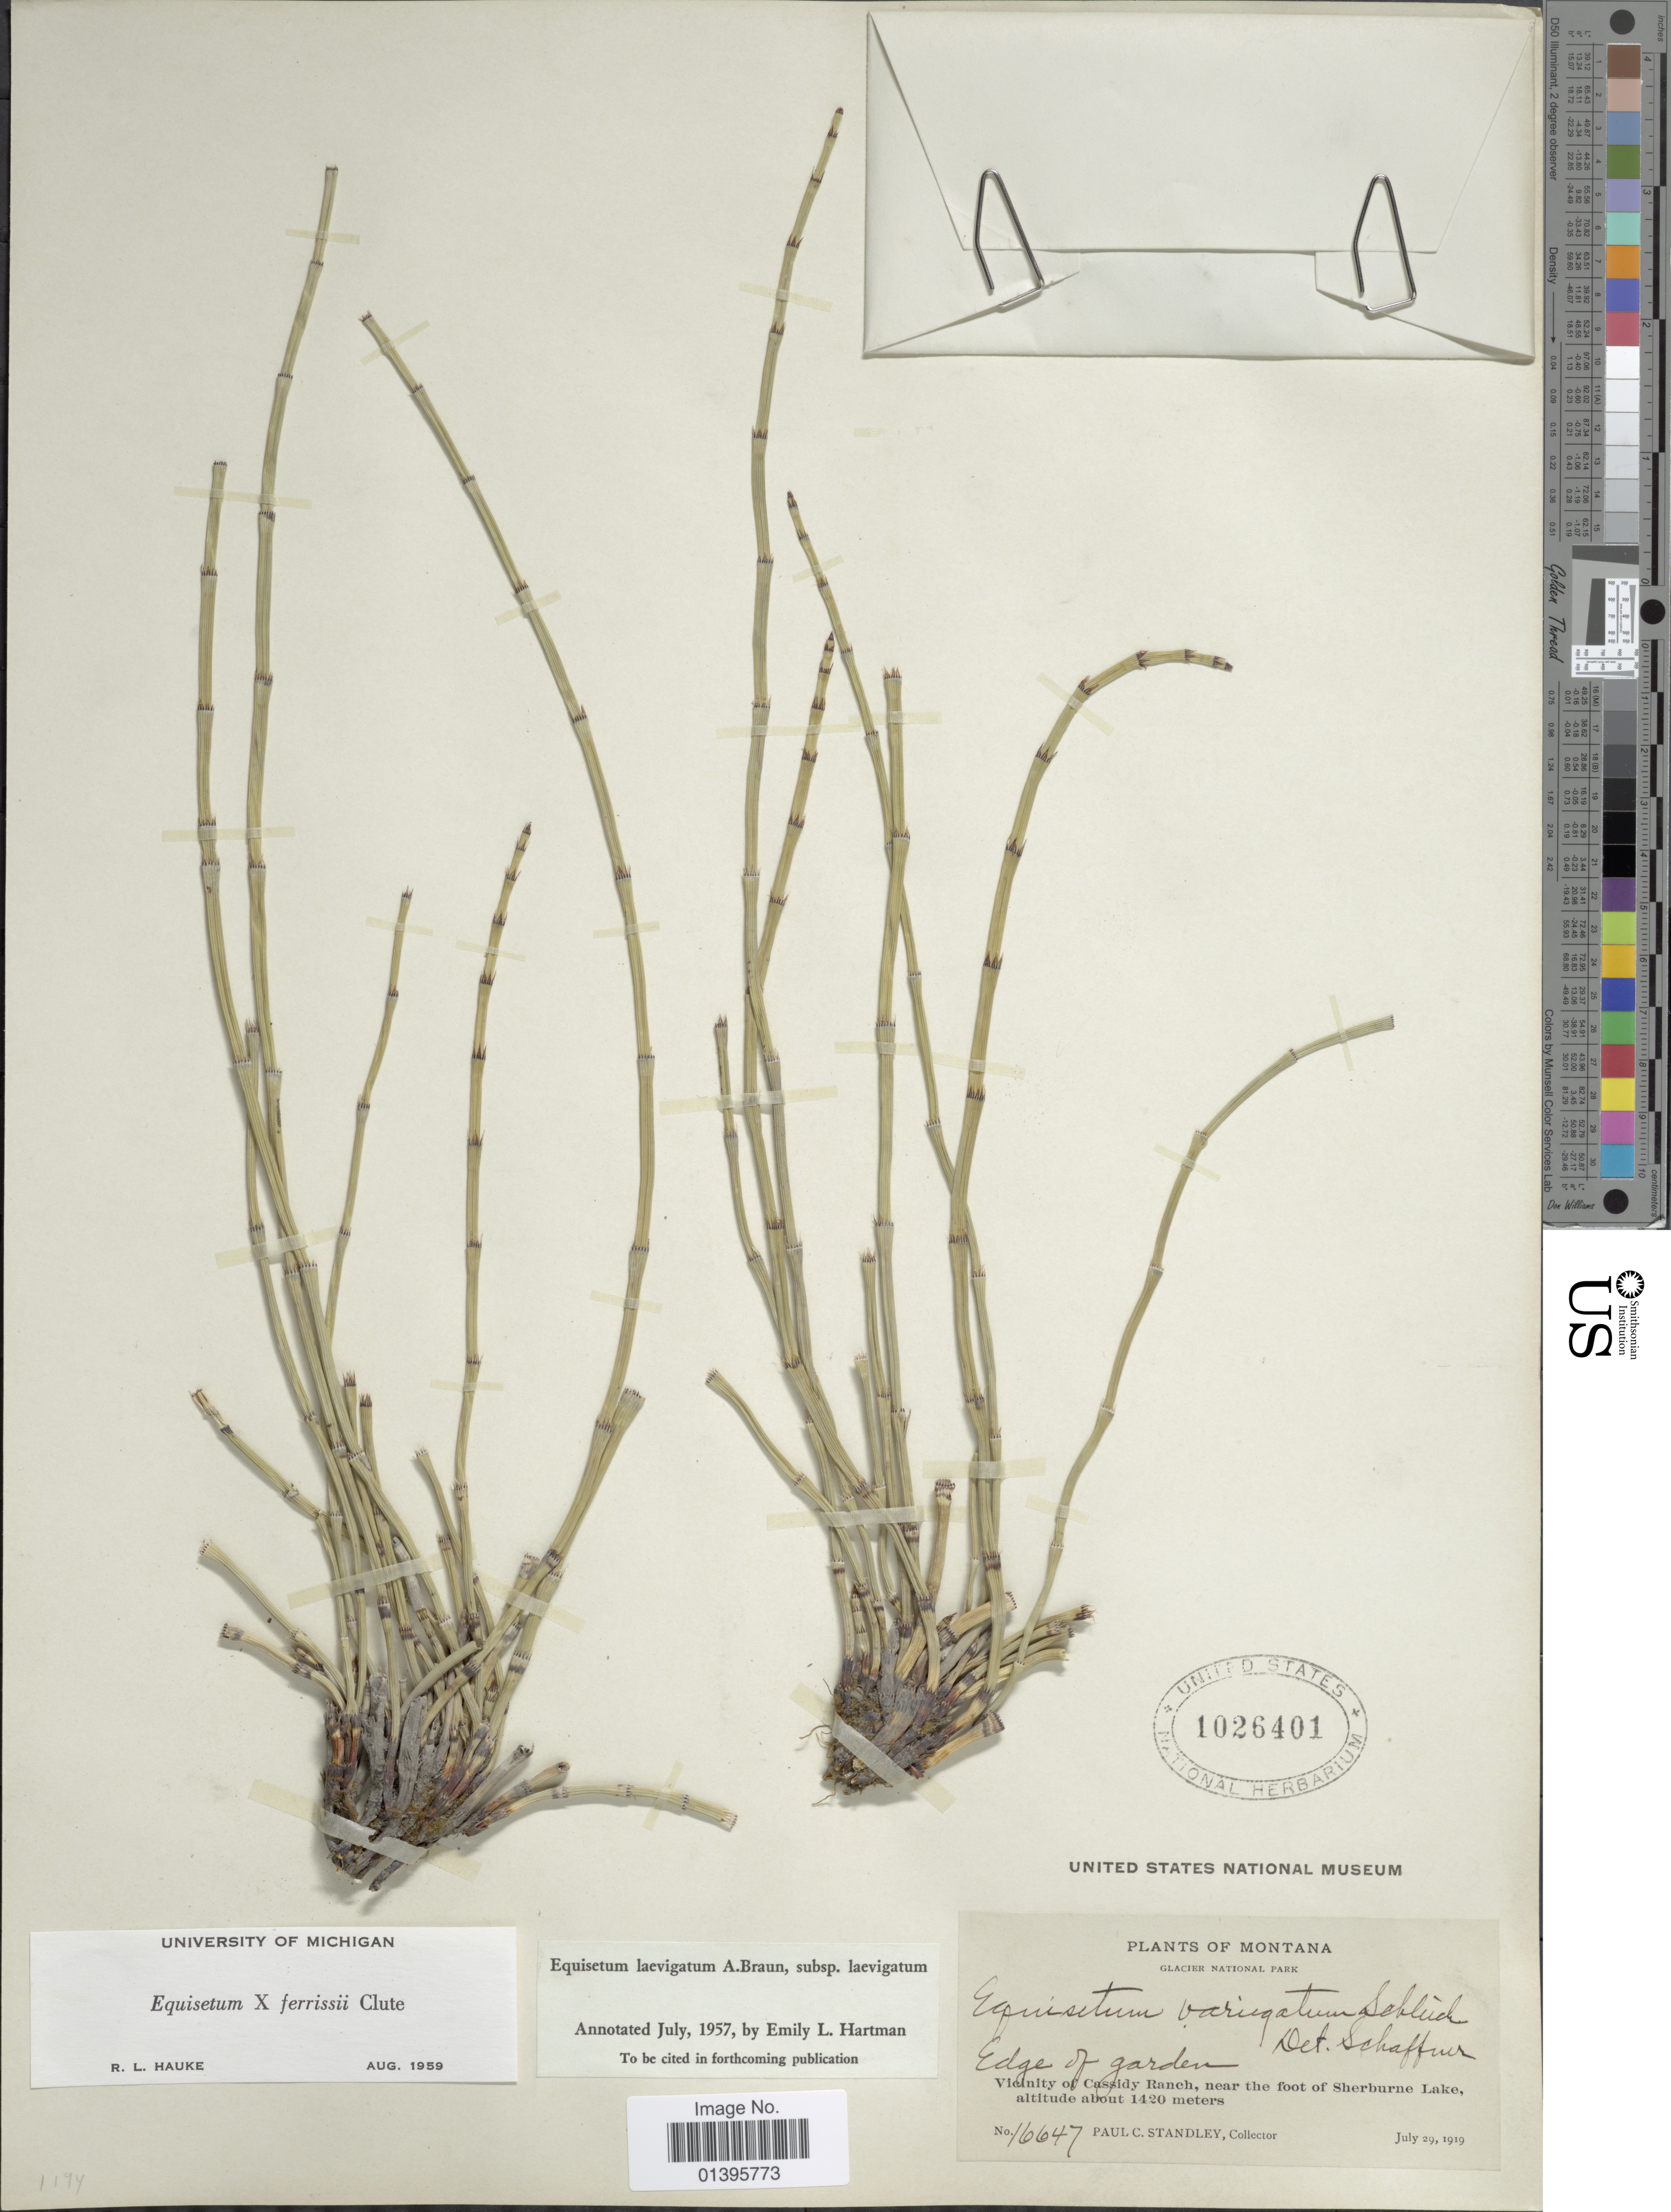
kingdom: Plantae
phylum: Tracheophyta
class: Polypodiopsida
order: Equisetales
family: Equisetaceae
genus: Equisetum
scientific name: Equisetum x ferrissii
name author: Clute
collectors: P. C. Standley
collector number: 16647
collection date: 1919-07-29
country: United States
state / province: Montana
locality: Glacier National Park. Vicinity of Cassidy Ranch, near the foot of Sherburne Lake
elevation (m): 1420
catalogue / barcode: US 1026401